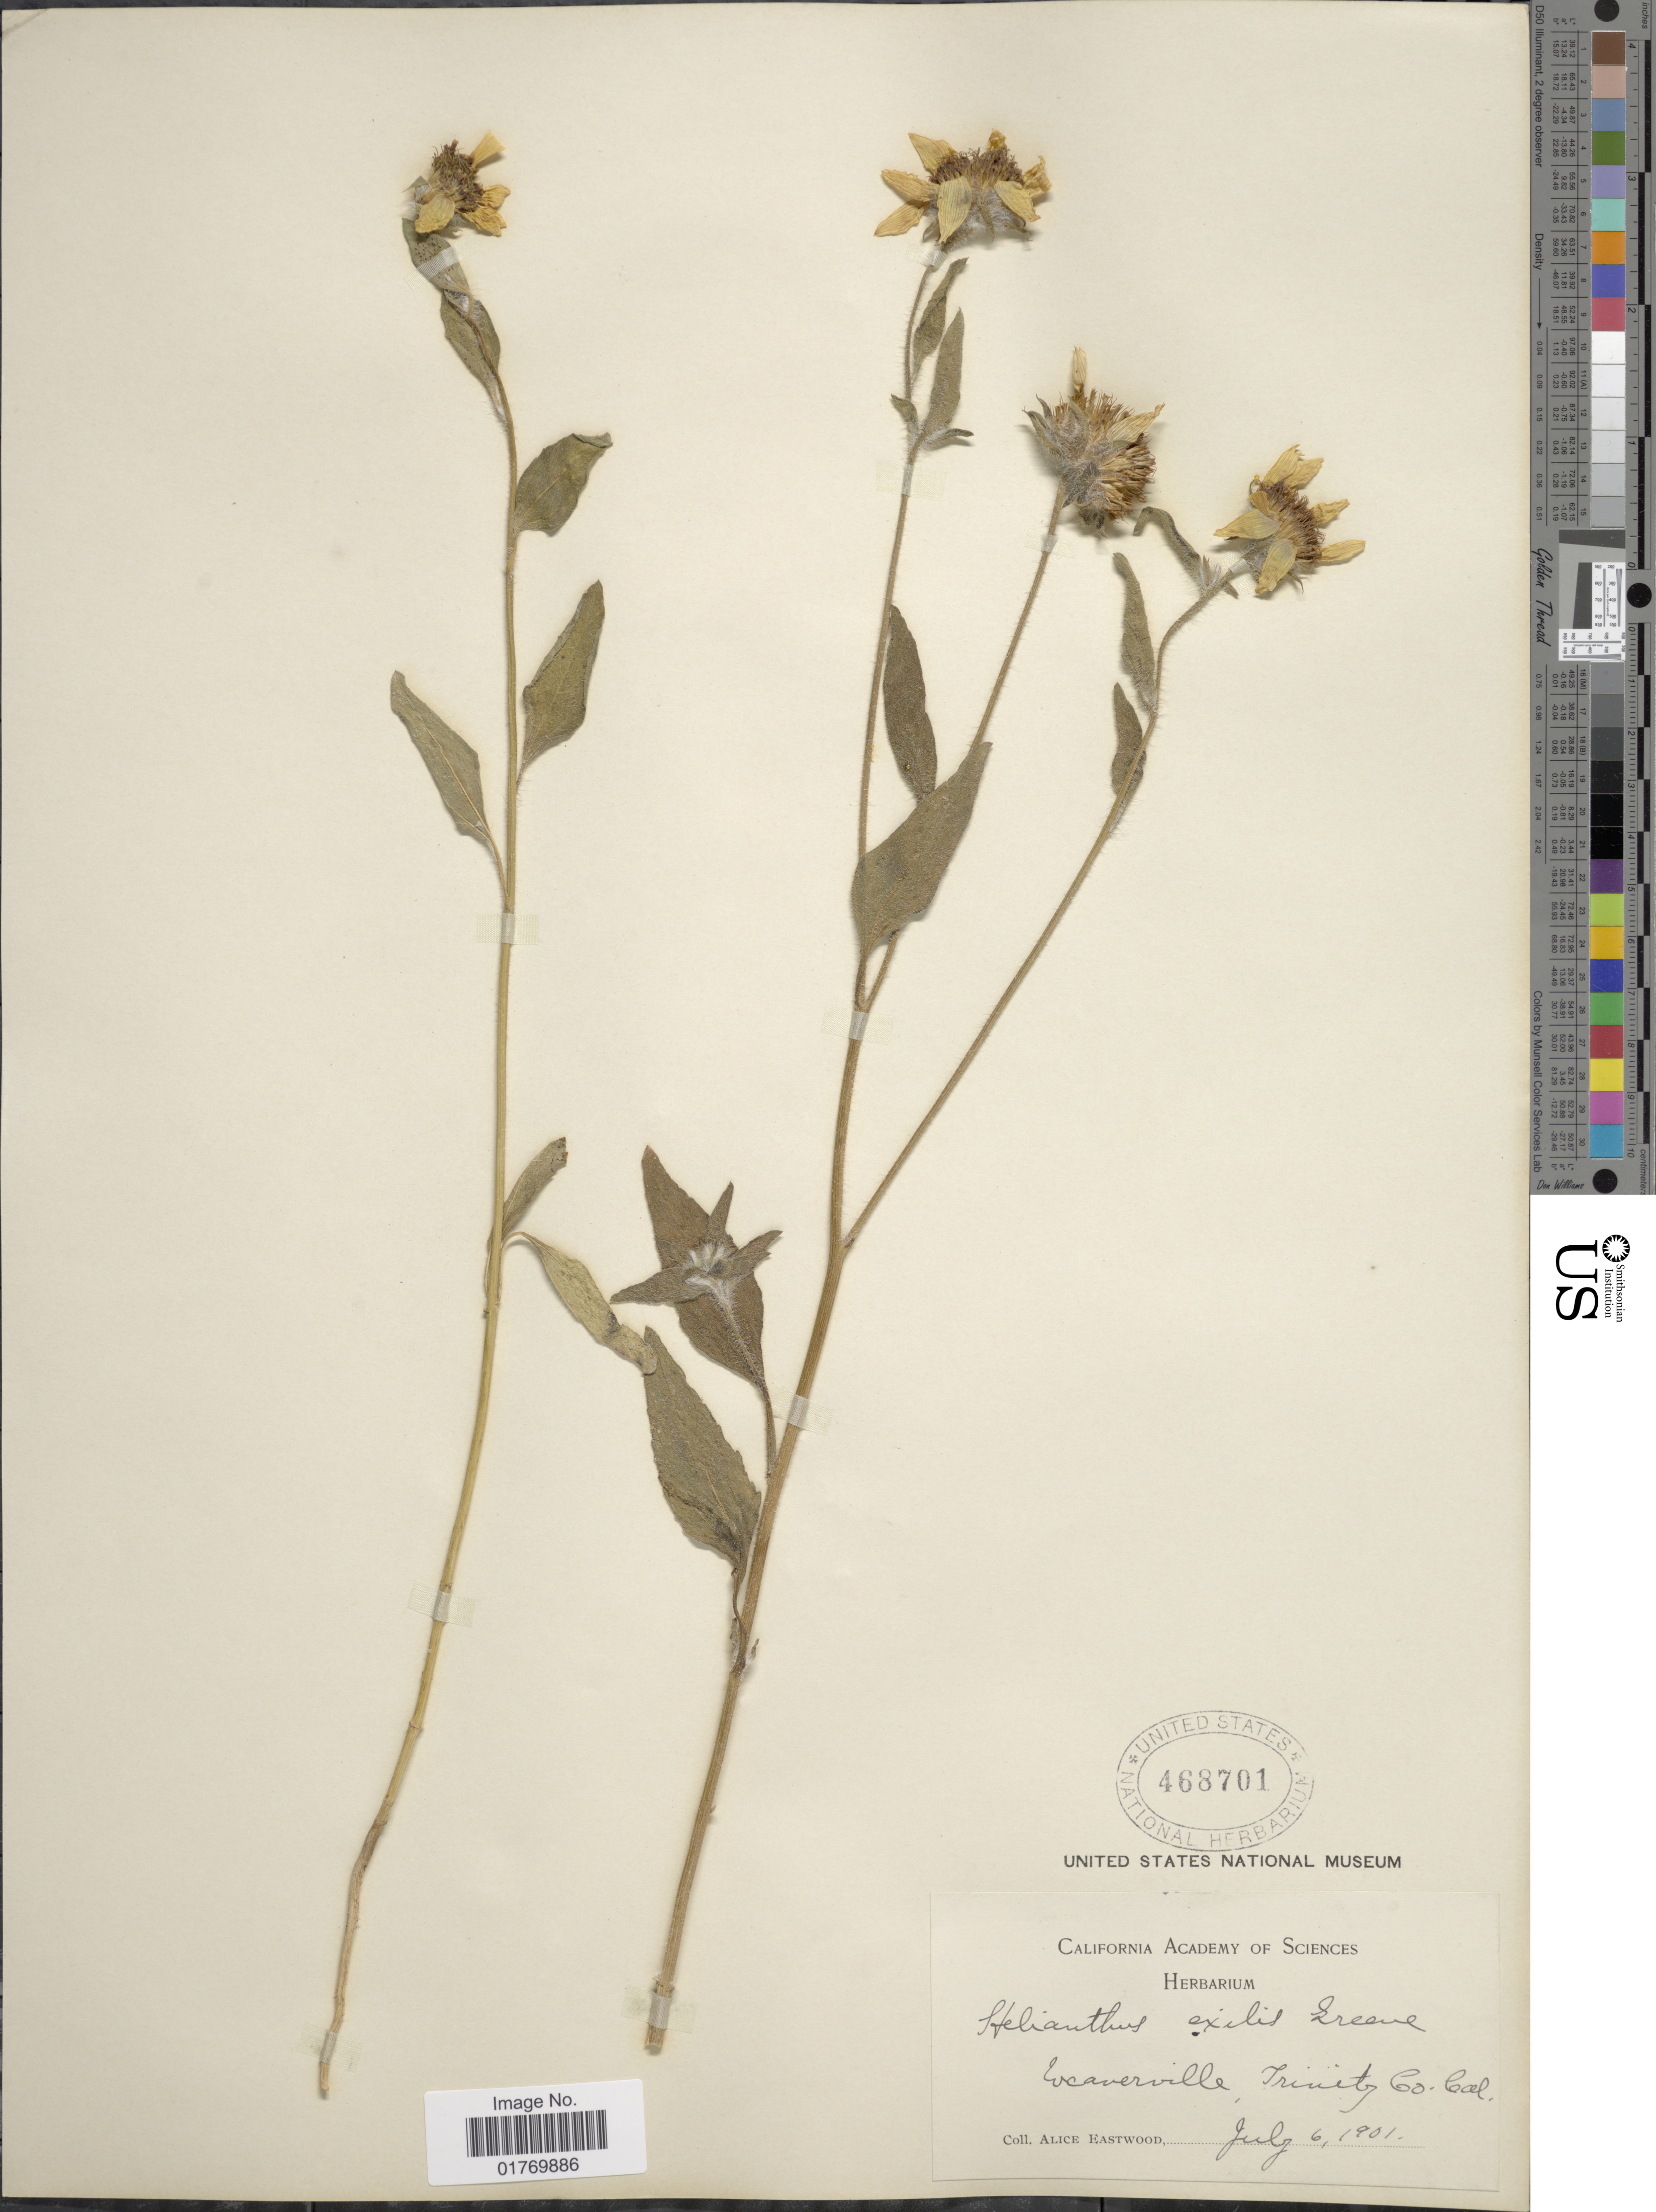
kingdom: Plantae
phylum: Tracheophyta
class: Magnoliopsida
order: Asterales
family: Asteraceae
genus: Helianthus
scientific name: Helianthus bolanderi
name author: A. Gray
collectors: A. Eastwood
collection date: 1901-07-06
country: United States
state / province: California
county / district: Trinity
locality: Waverville, Trinity Co. Cal.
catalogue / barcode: US 468701